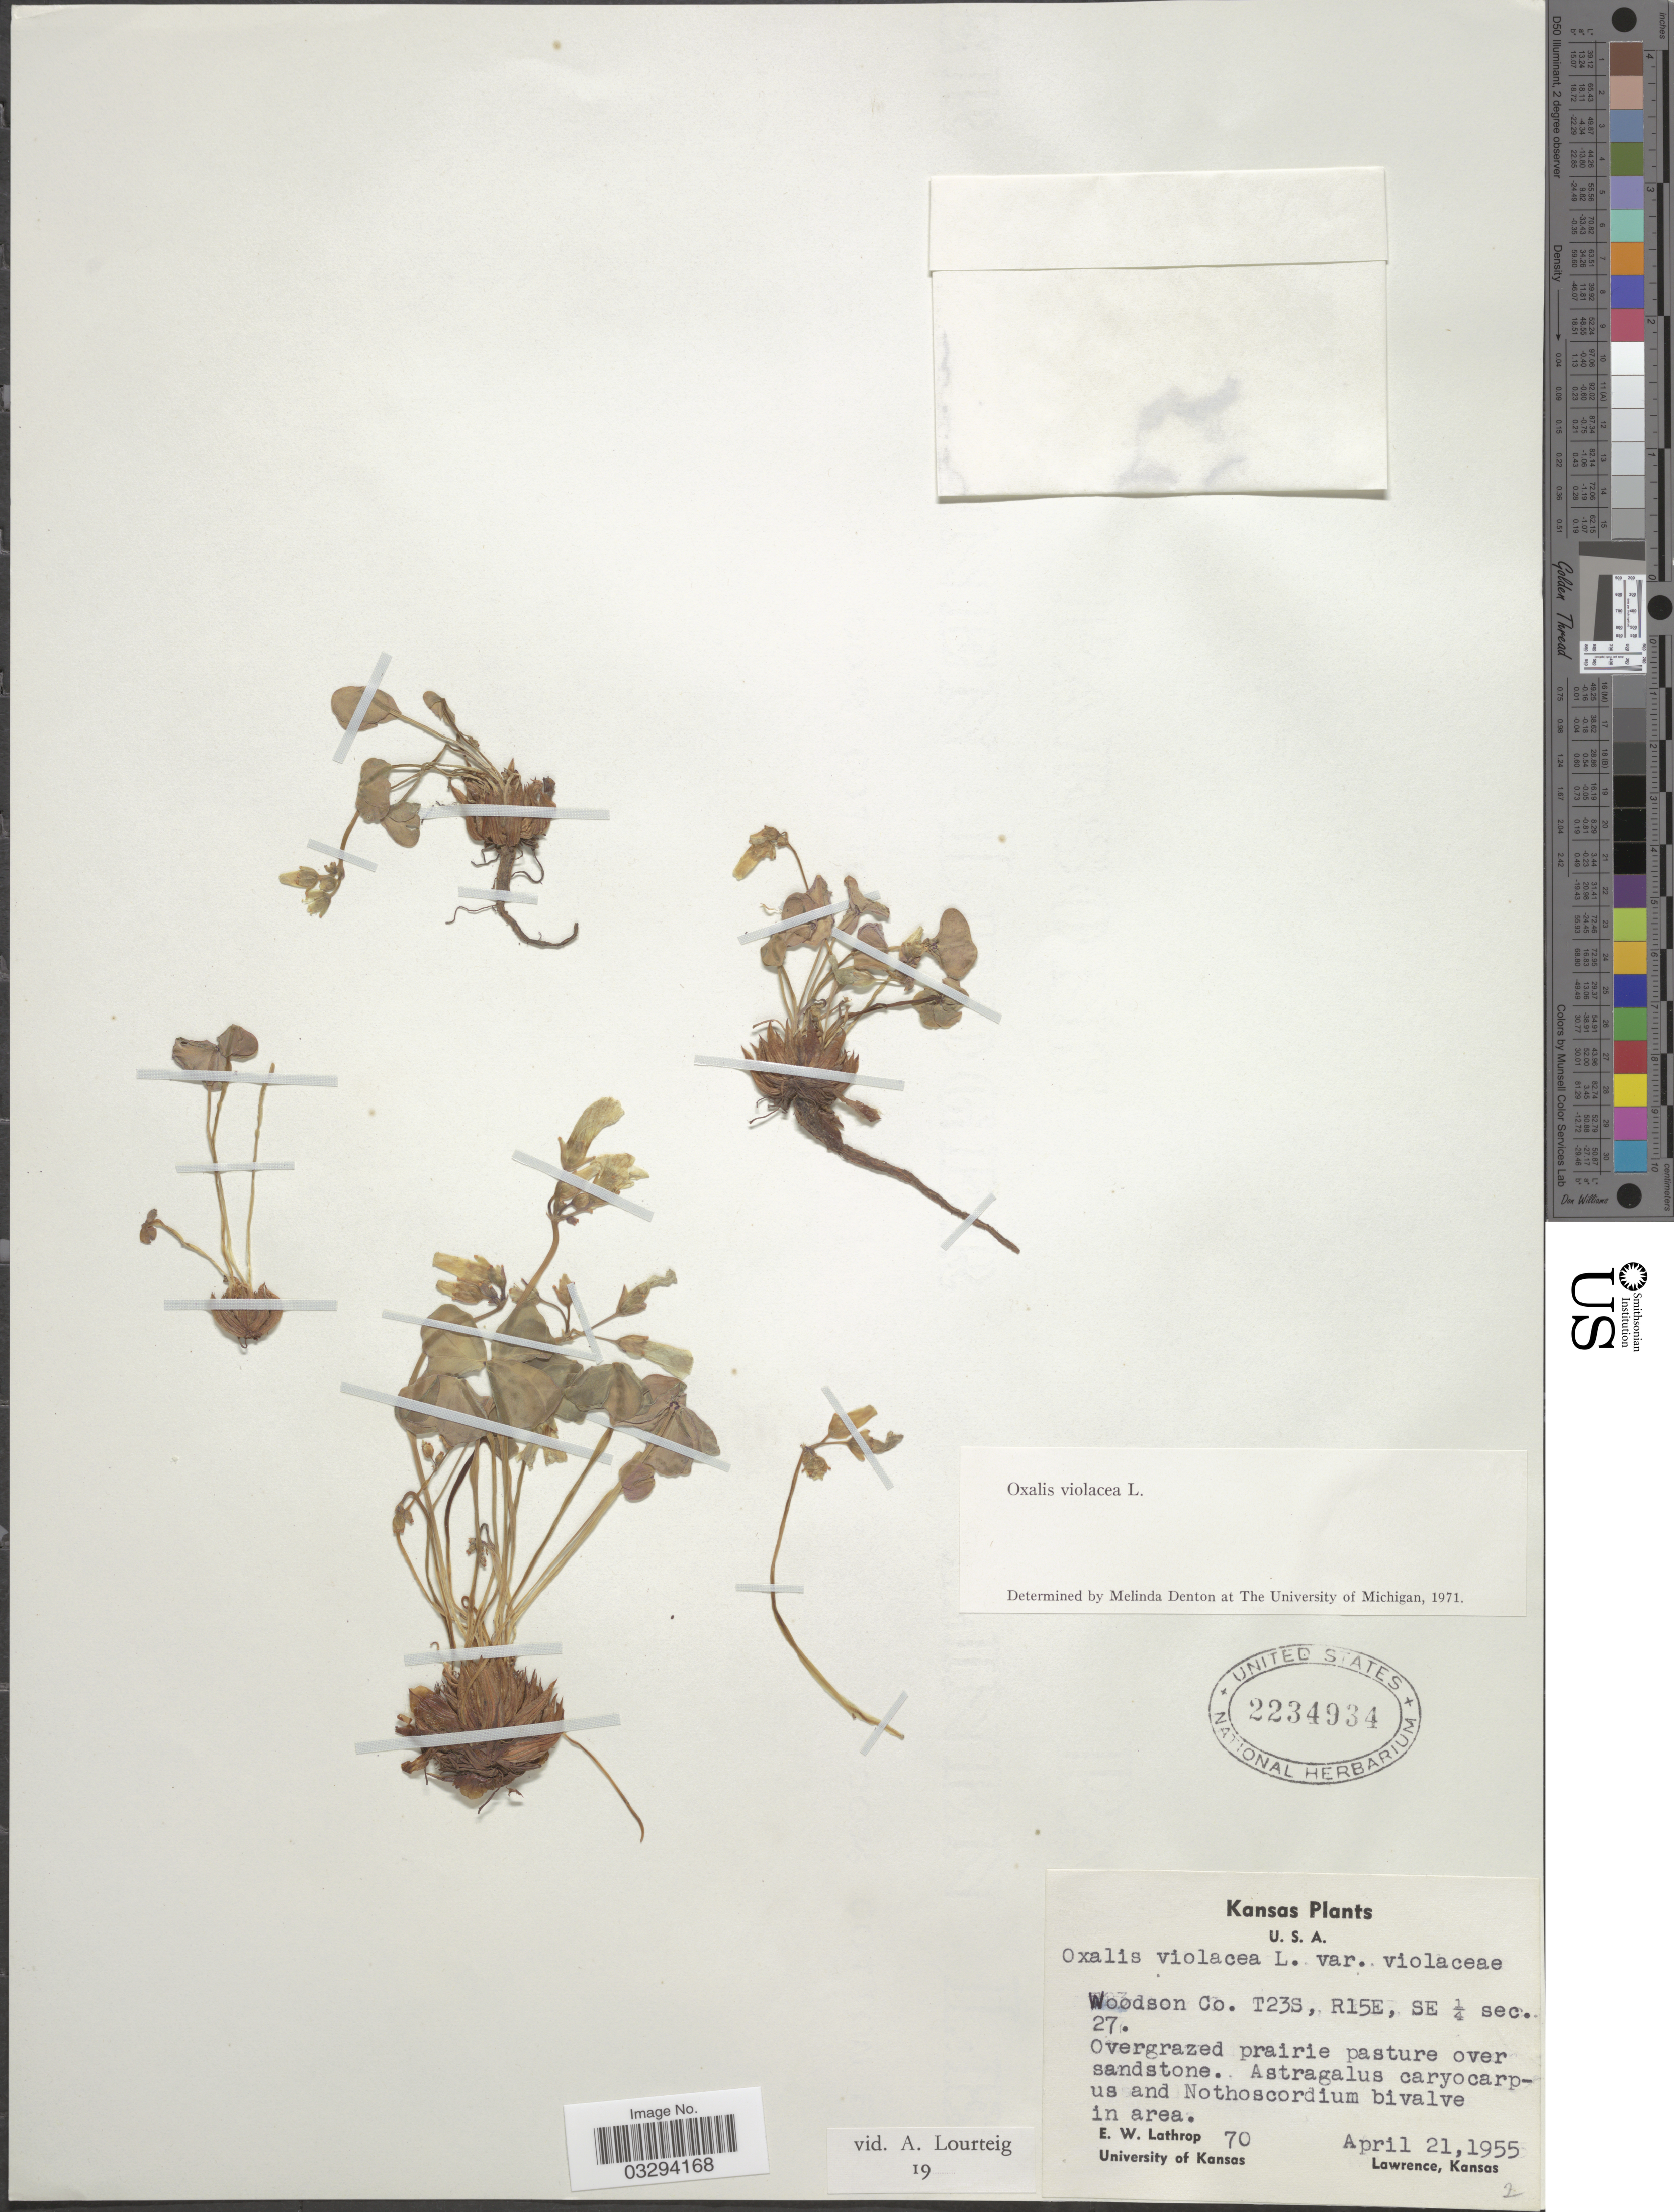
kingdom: Plantae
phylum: Tracheophyta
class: Magnoliopsida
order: Oxalidales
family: Oxalidaceae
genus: Oxalis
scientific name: Oxalis violacea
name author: L.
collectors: E. W. Lathrop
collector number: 70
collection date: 1955-04-21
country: United States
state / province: Kansas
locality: Woodson Co. T23S, R15E, SE ¼ sec. 27.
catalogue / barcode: US 2234934